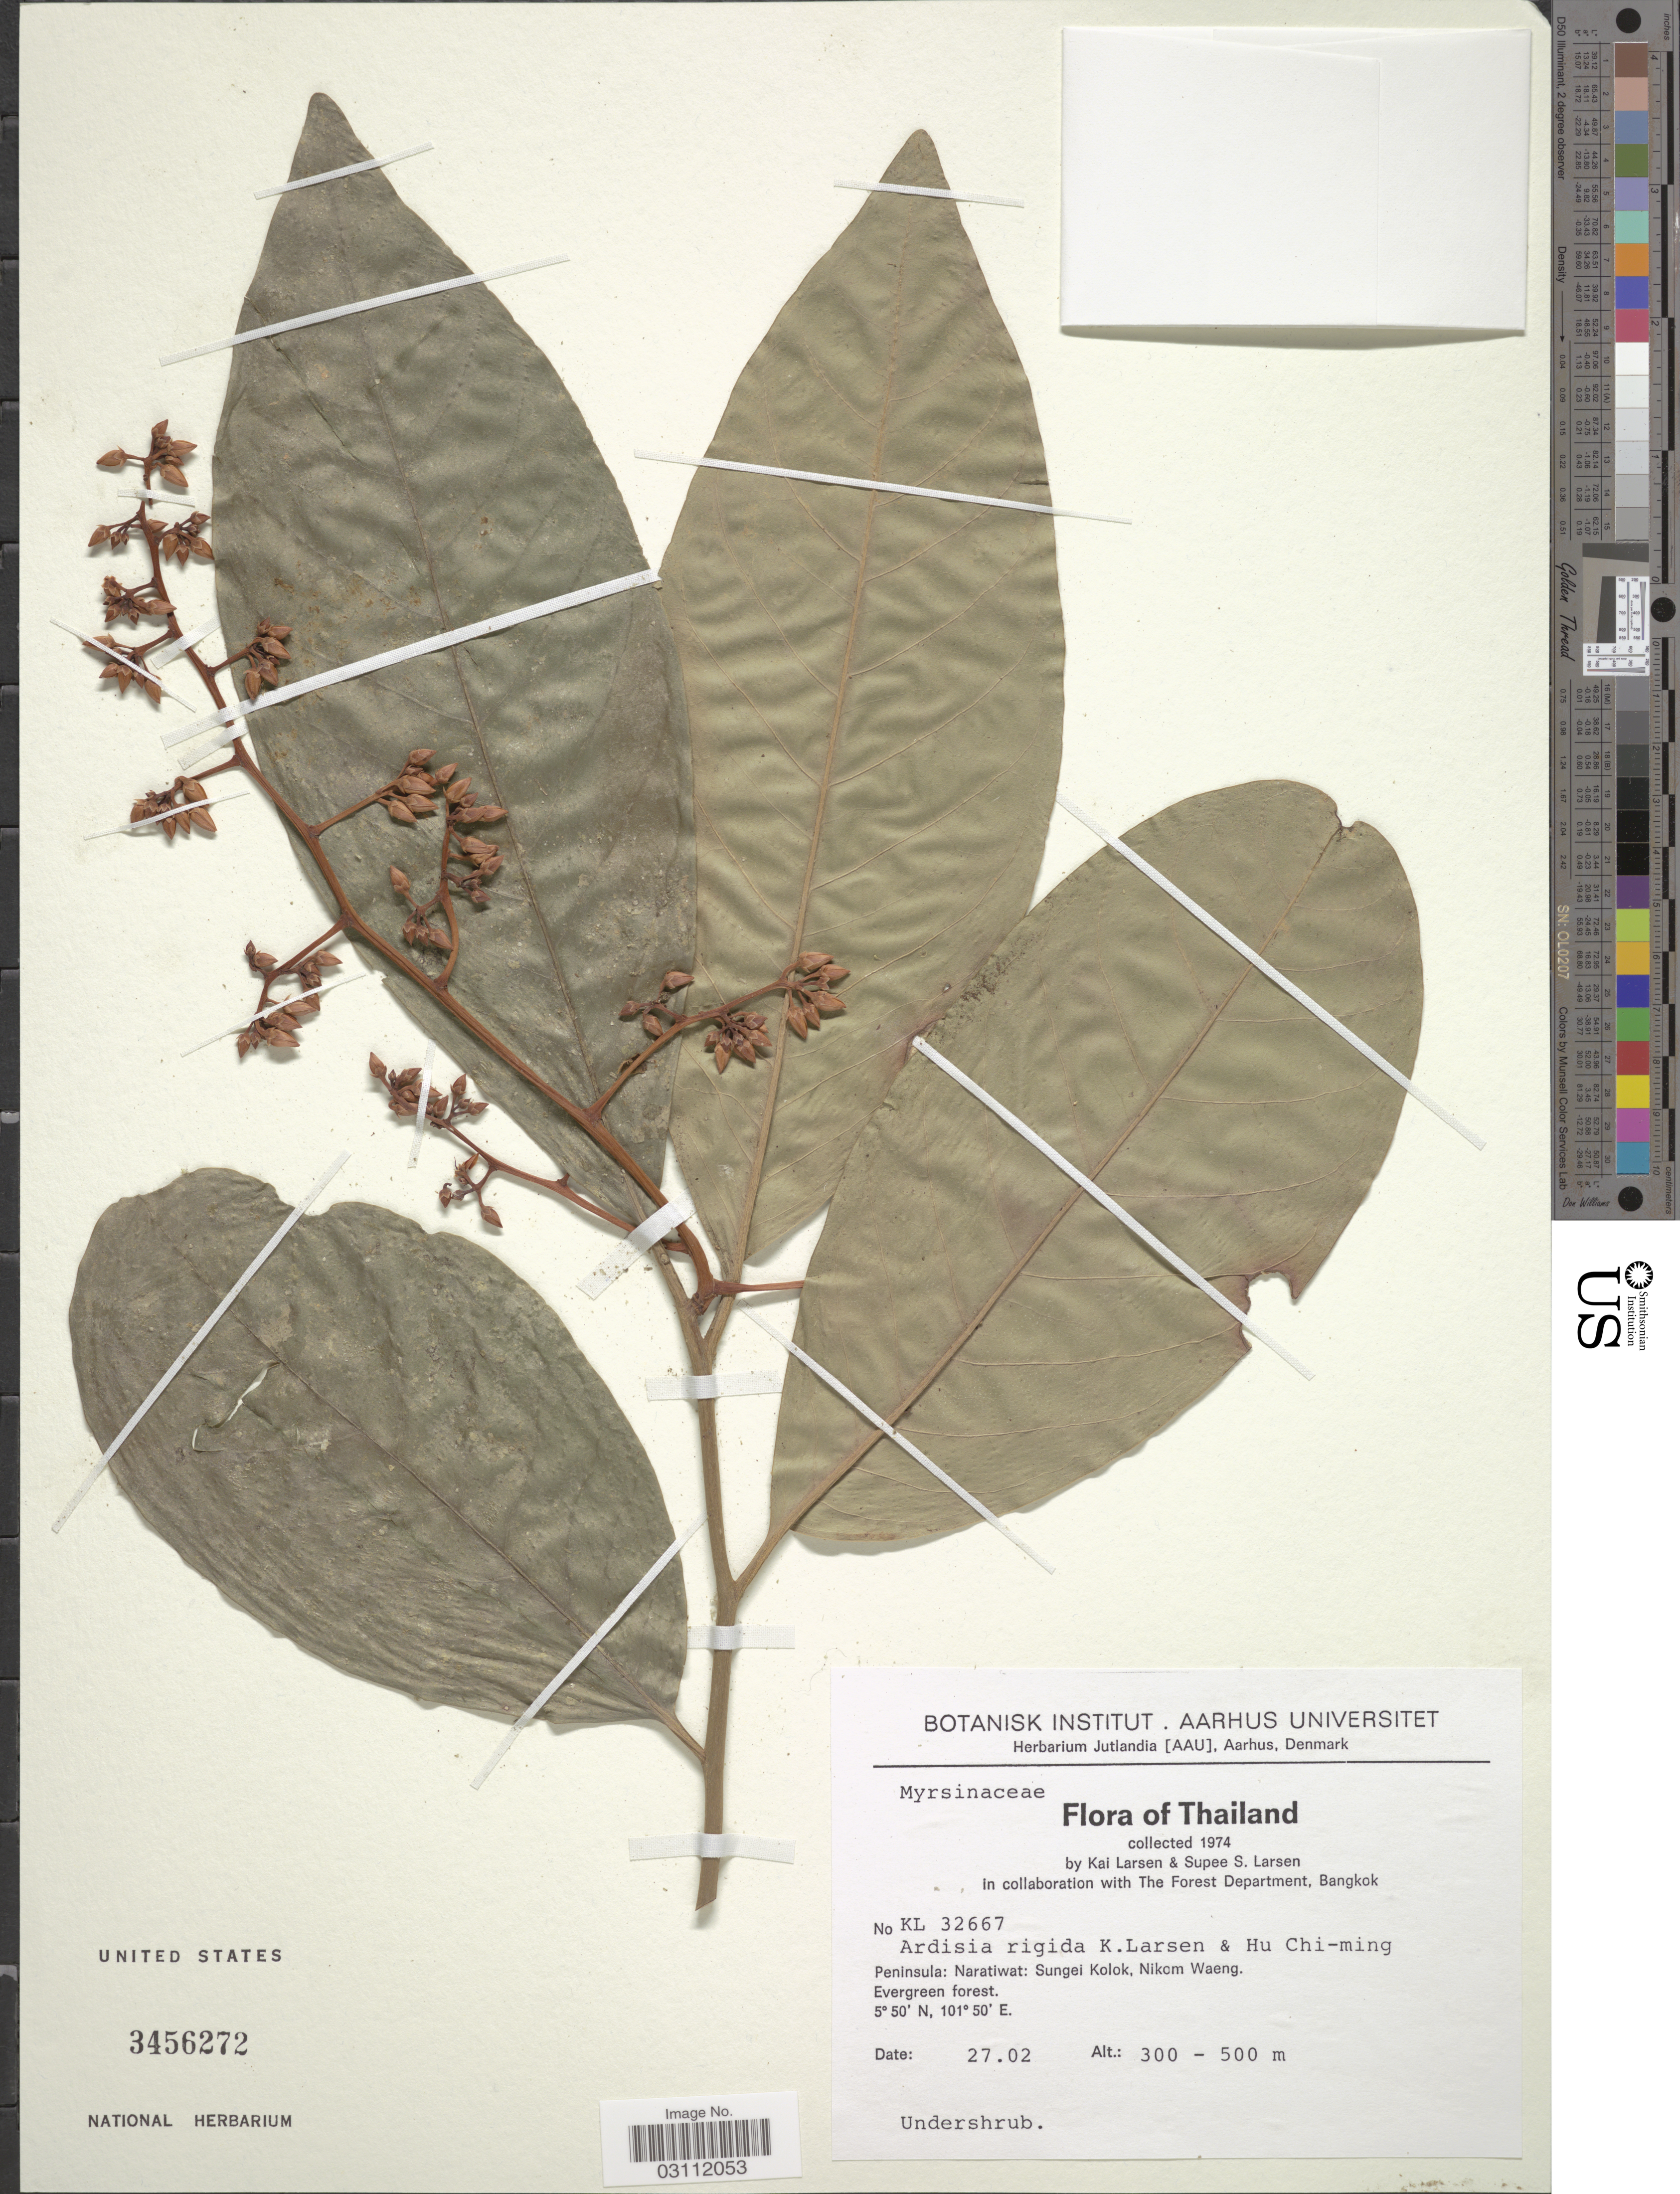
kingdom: Plantae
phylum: Tracheophyta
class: Magnoliopsida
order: Ericales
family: Primulaceae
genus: Ardisia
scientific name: Ardisia rigida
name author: Kurz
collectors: K. Larsen & S. Larsen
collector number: KL 32667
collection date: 1974-02-27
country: Thailand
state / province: Narathiwat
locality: Peninsula: Naratiwat: Sungei Kolok, Nikom Waeng.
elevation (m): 300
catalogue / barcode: US 3456272